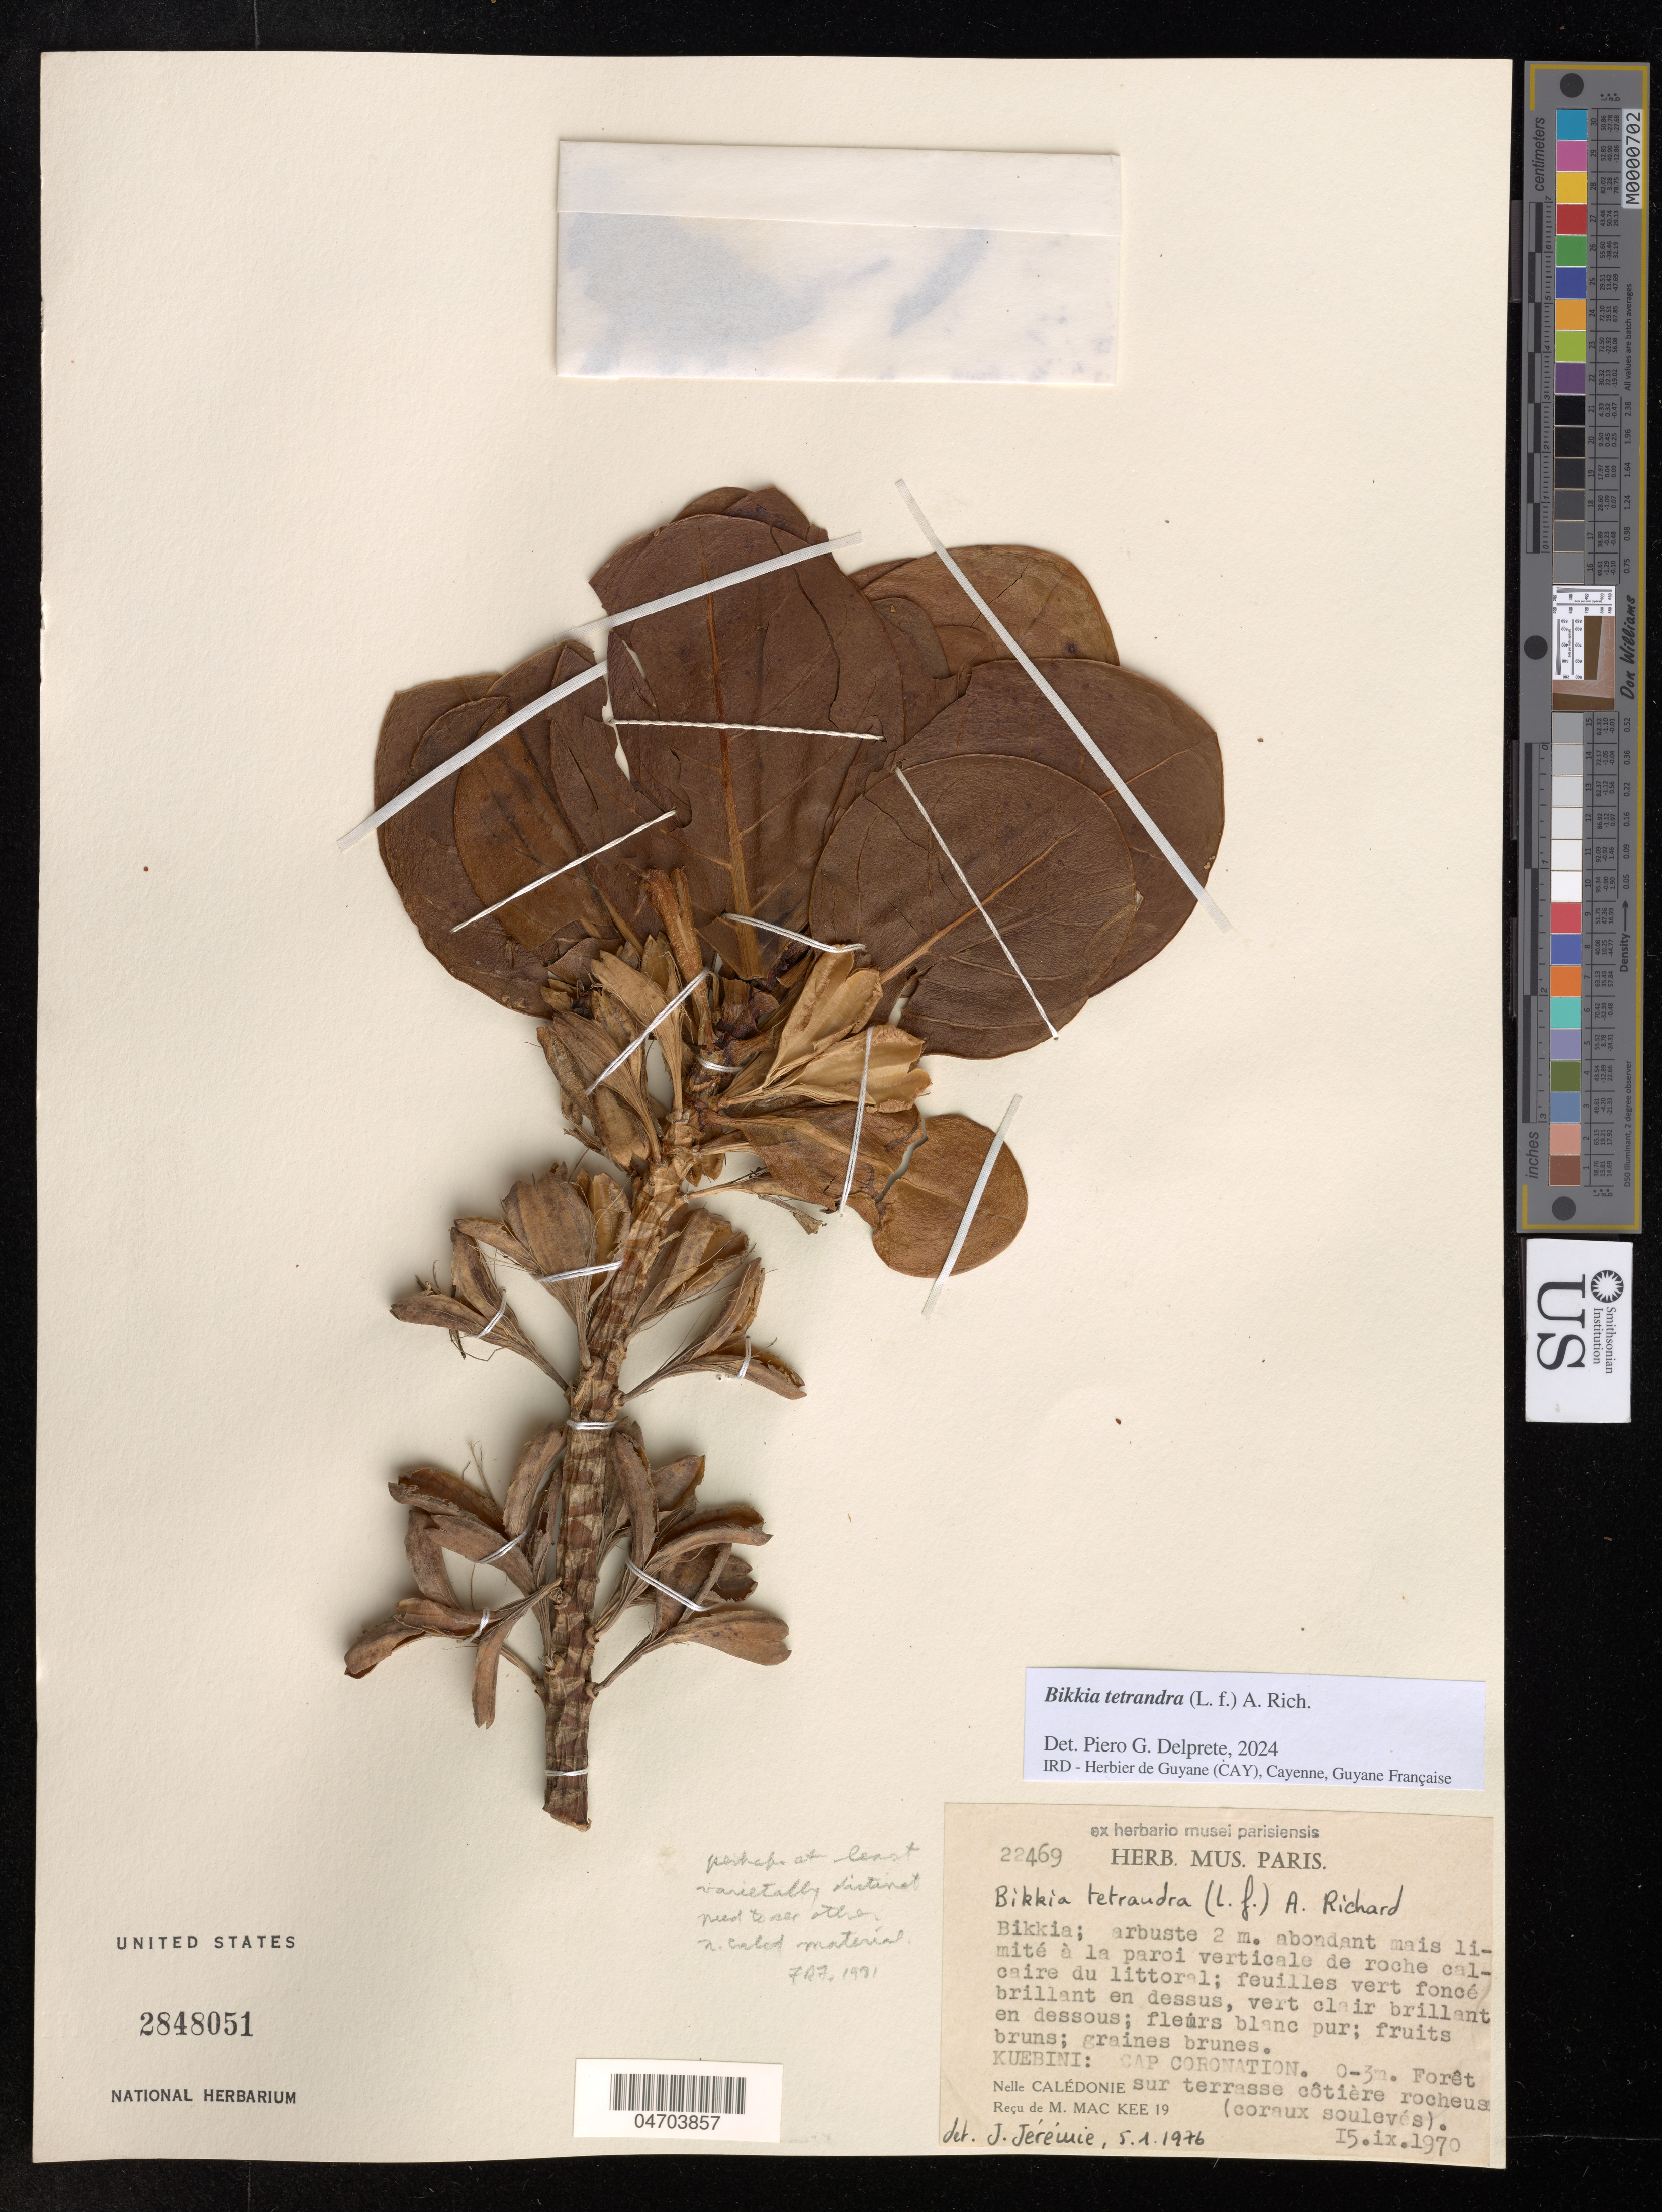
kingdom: Plantae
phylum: Tracheophyta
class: Magnoliopsida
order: Gentianales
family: Rubiaceae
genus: Bikkia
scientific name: Bikkia tetrandra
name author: (L. f.) A. Rich.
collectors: M. Mac Kee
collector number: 22469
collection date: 1970-09-15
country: France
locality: Kuebini: Cap Coronation, Nelle Calédonie.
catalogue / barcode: US 284051